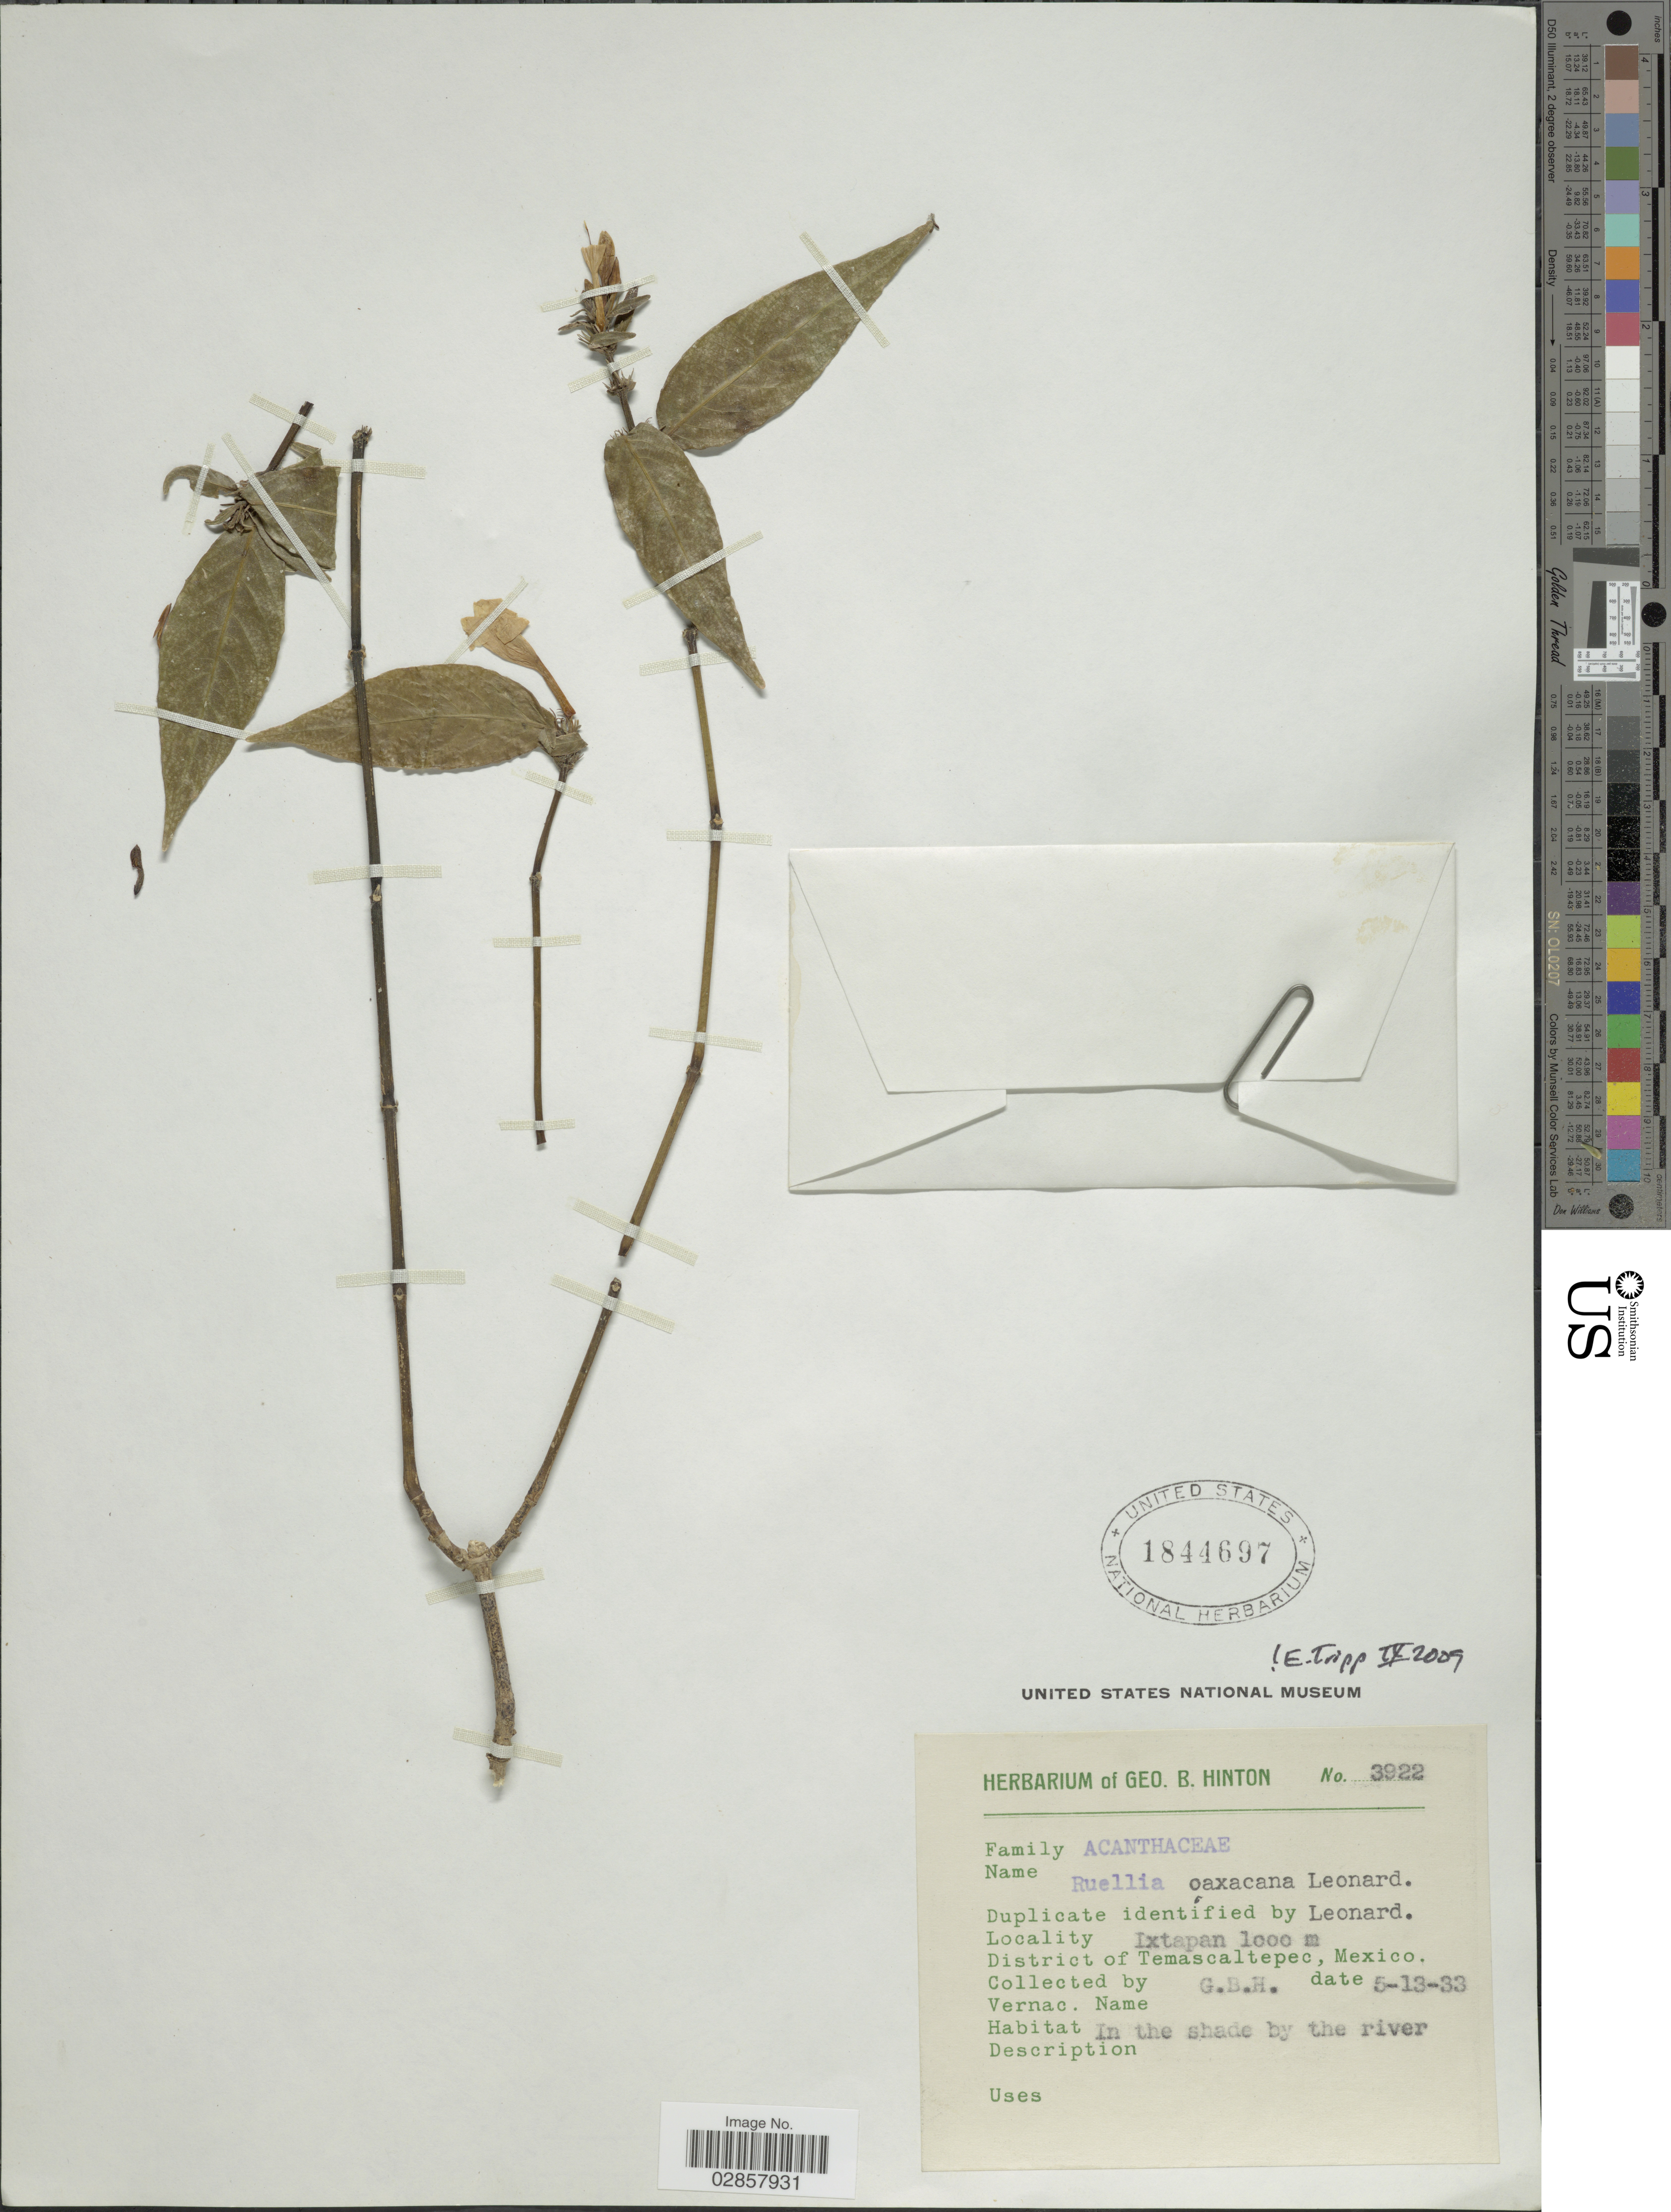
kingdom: Plantae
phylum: Tracheophyta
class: Magnoliopsida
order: Lamiales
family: Acanthaceae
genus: Ruellia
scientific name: Ruellia oaxacana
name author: Leonard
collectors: G. B. Hinton & et al.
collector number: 3922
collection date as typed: Transcribed d/m/y: 13/5/33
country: Mexico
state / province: México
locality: Ixtapan. District of Temascaltepec. In shade by the river.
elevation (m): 1000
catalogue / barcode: US 1844697